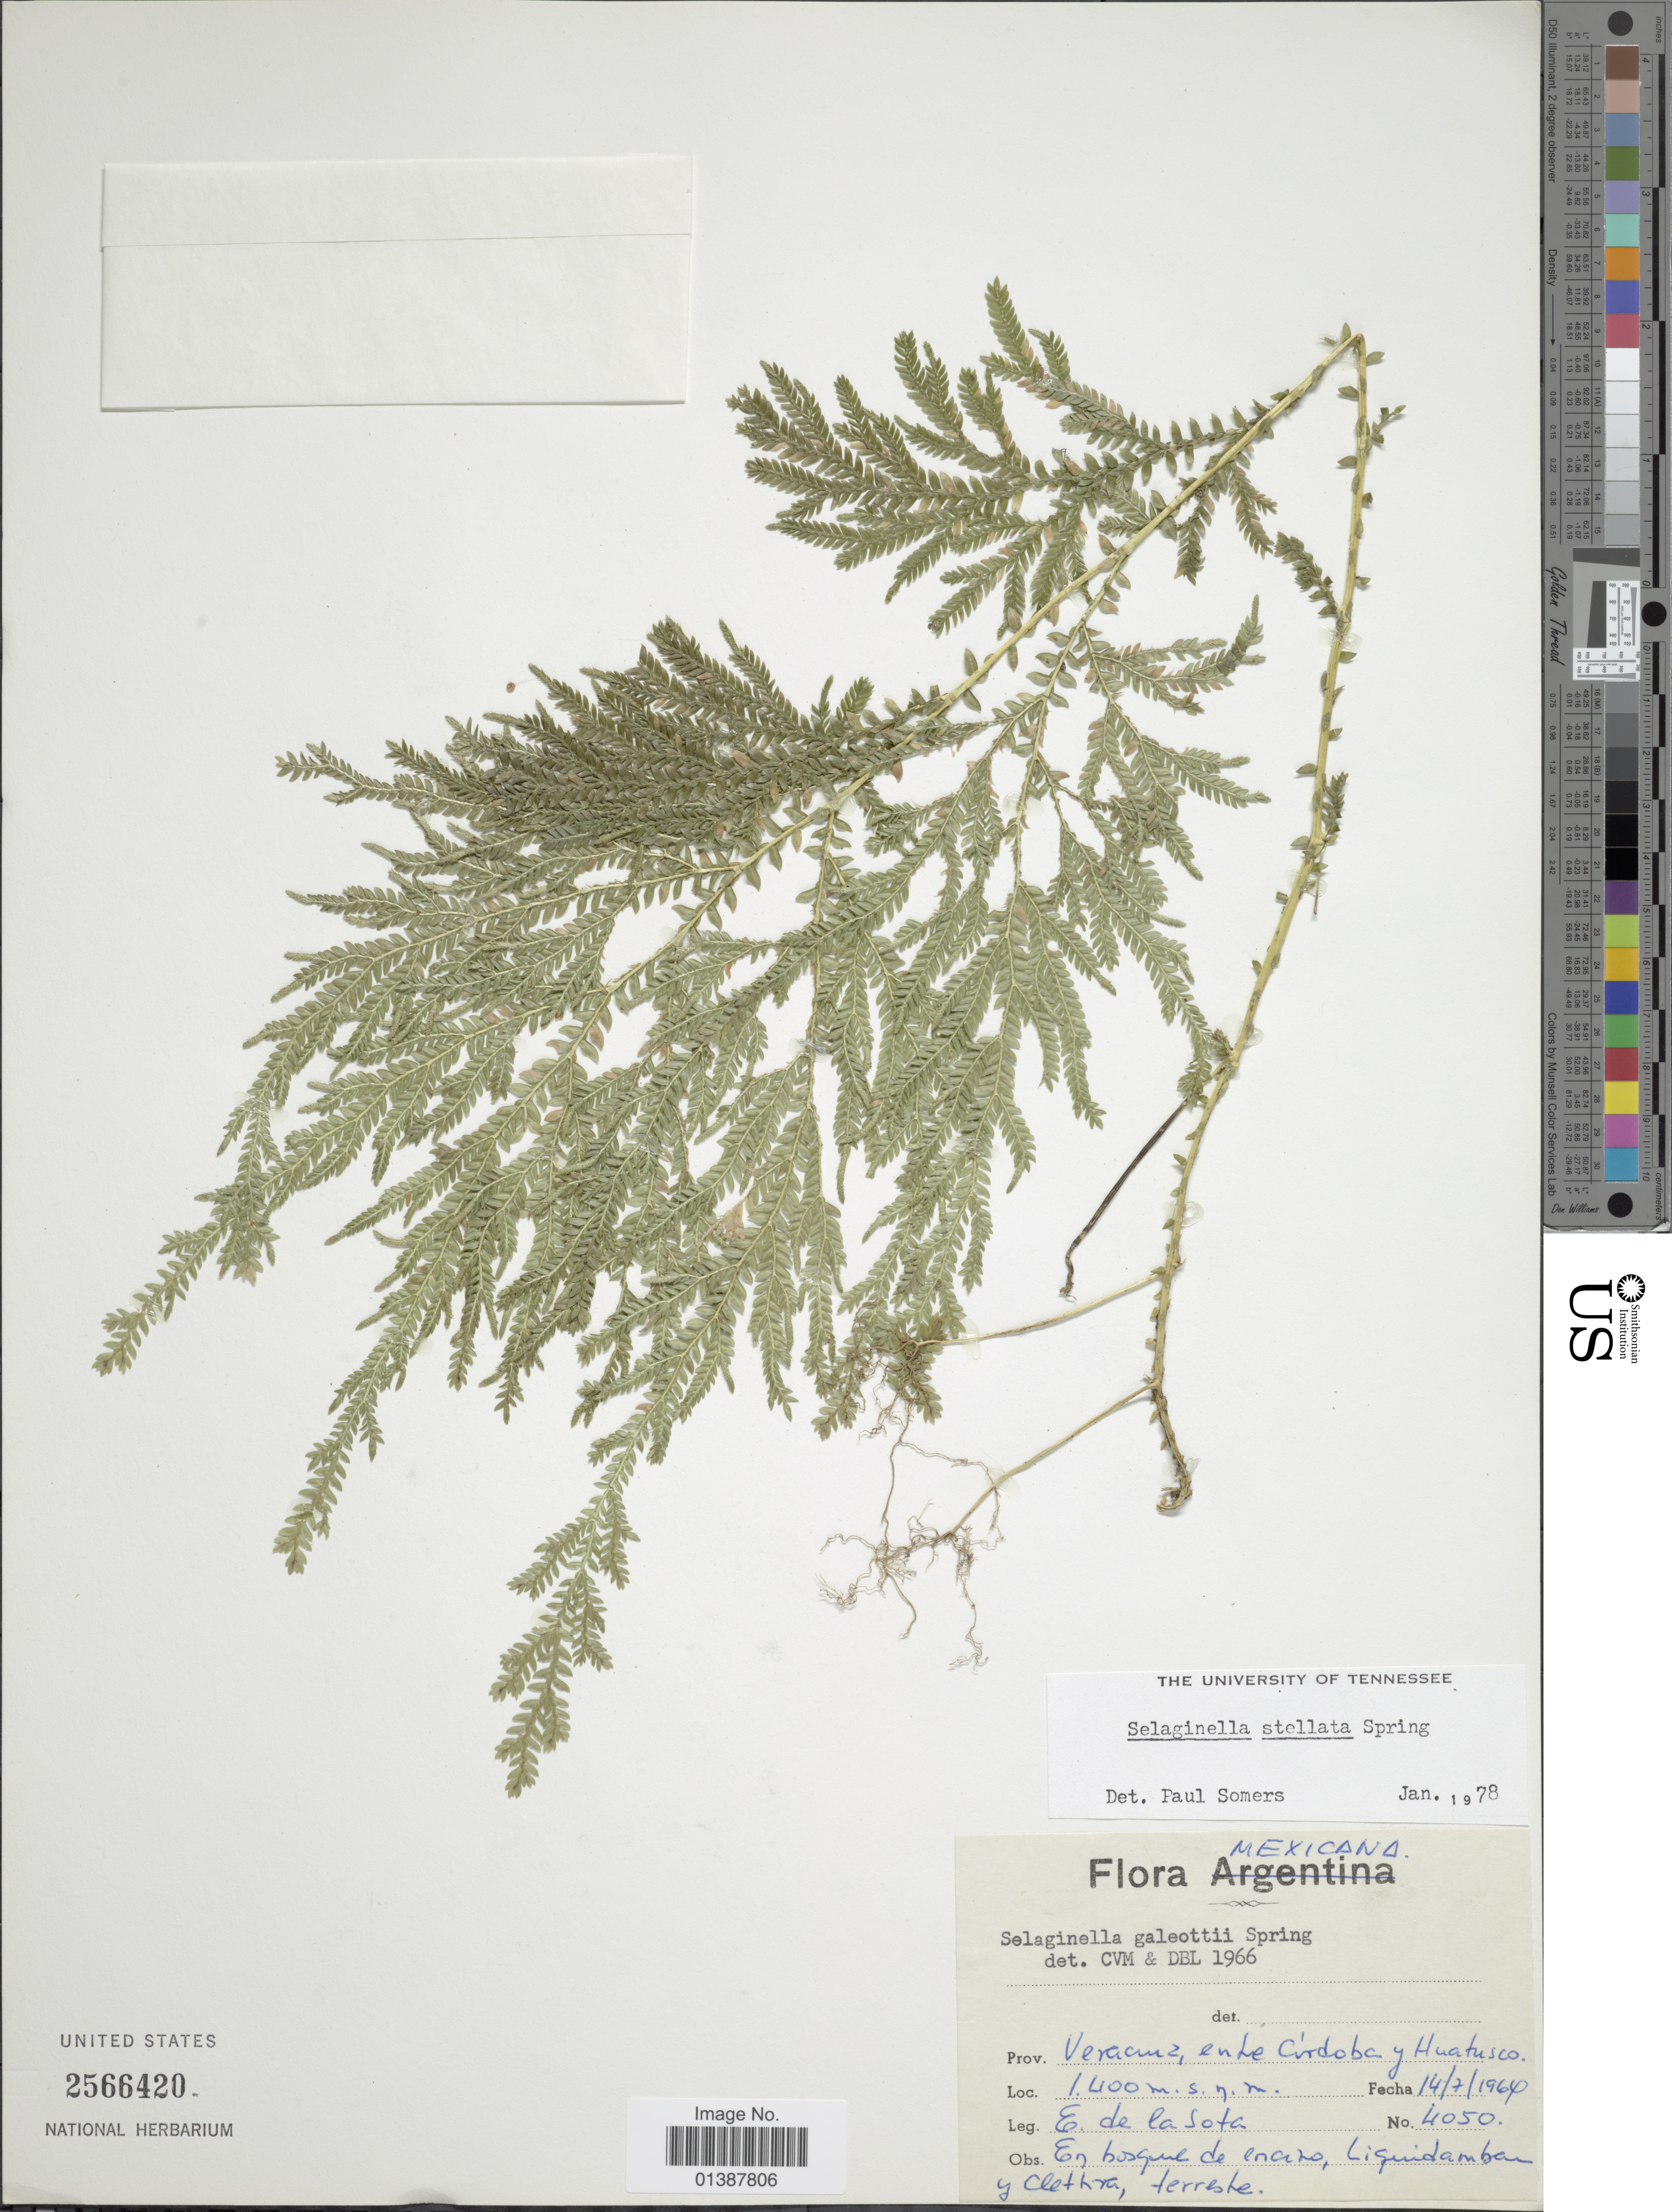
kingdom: Plantae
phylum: Tracheophyta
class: Lycopodiopsida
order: Selaginellales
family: Selaginellaceae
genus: Selaginella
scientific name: Selaginella galeottii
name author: Spring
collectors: E. R. de la Sota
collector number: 4050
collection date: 1964-07-14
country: Mexico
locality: Veracruz, entre Córdoba y Huatusco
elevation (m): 1400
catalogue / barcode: US 2566420